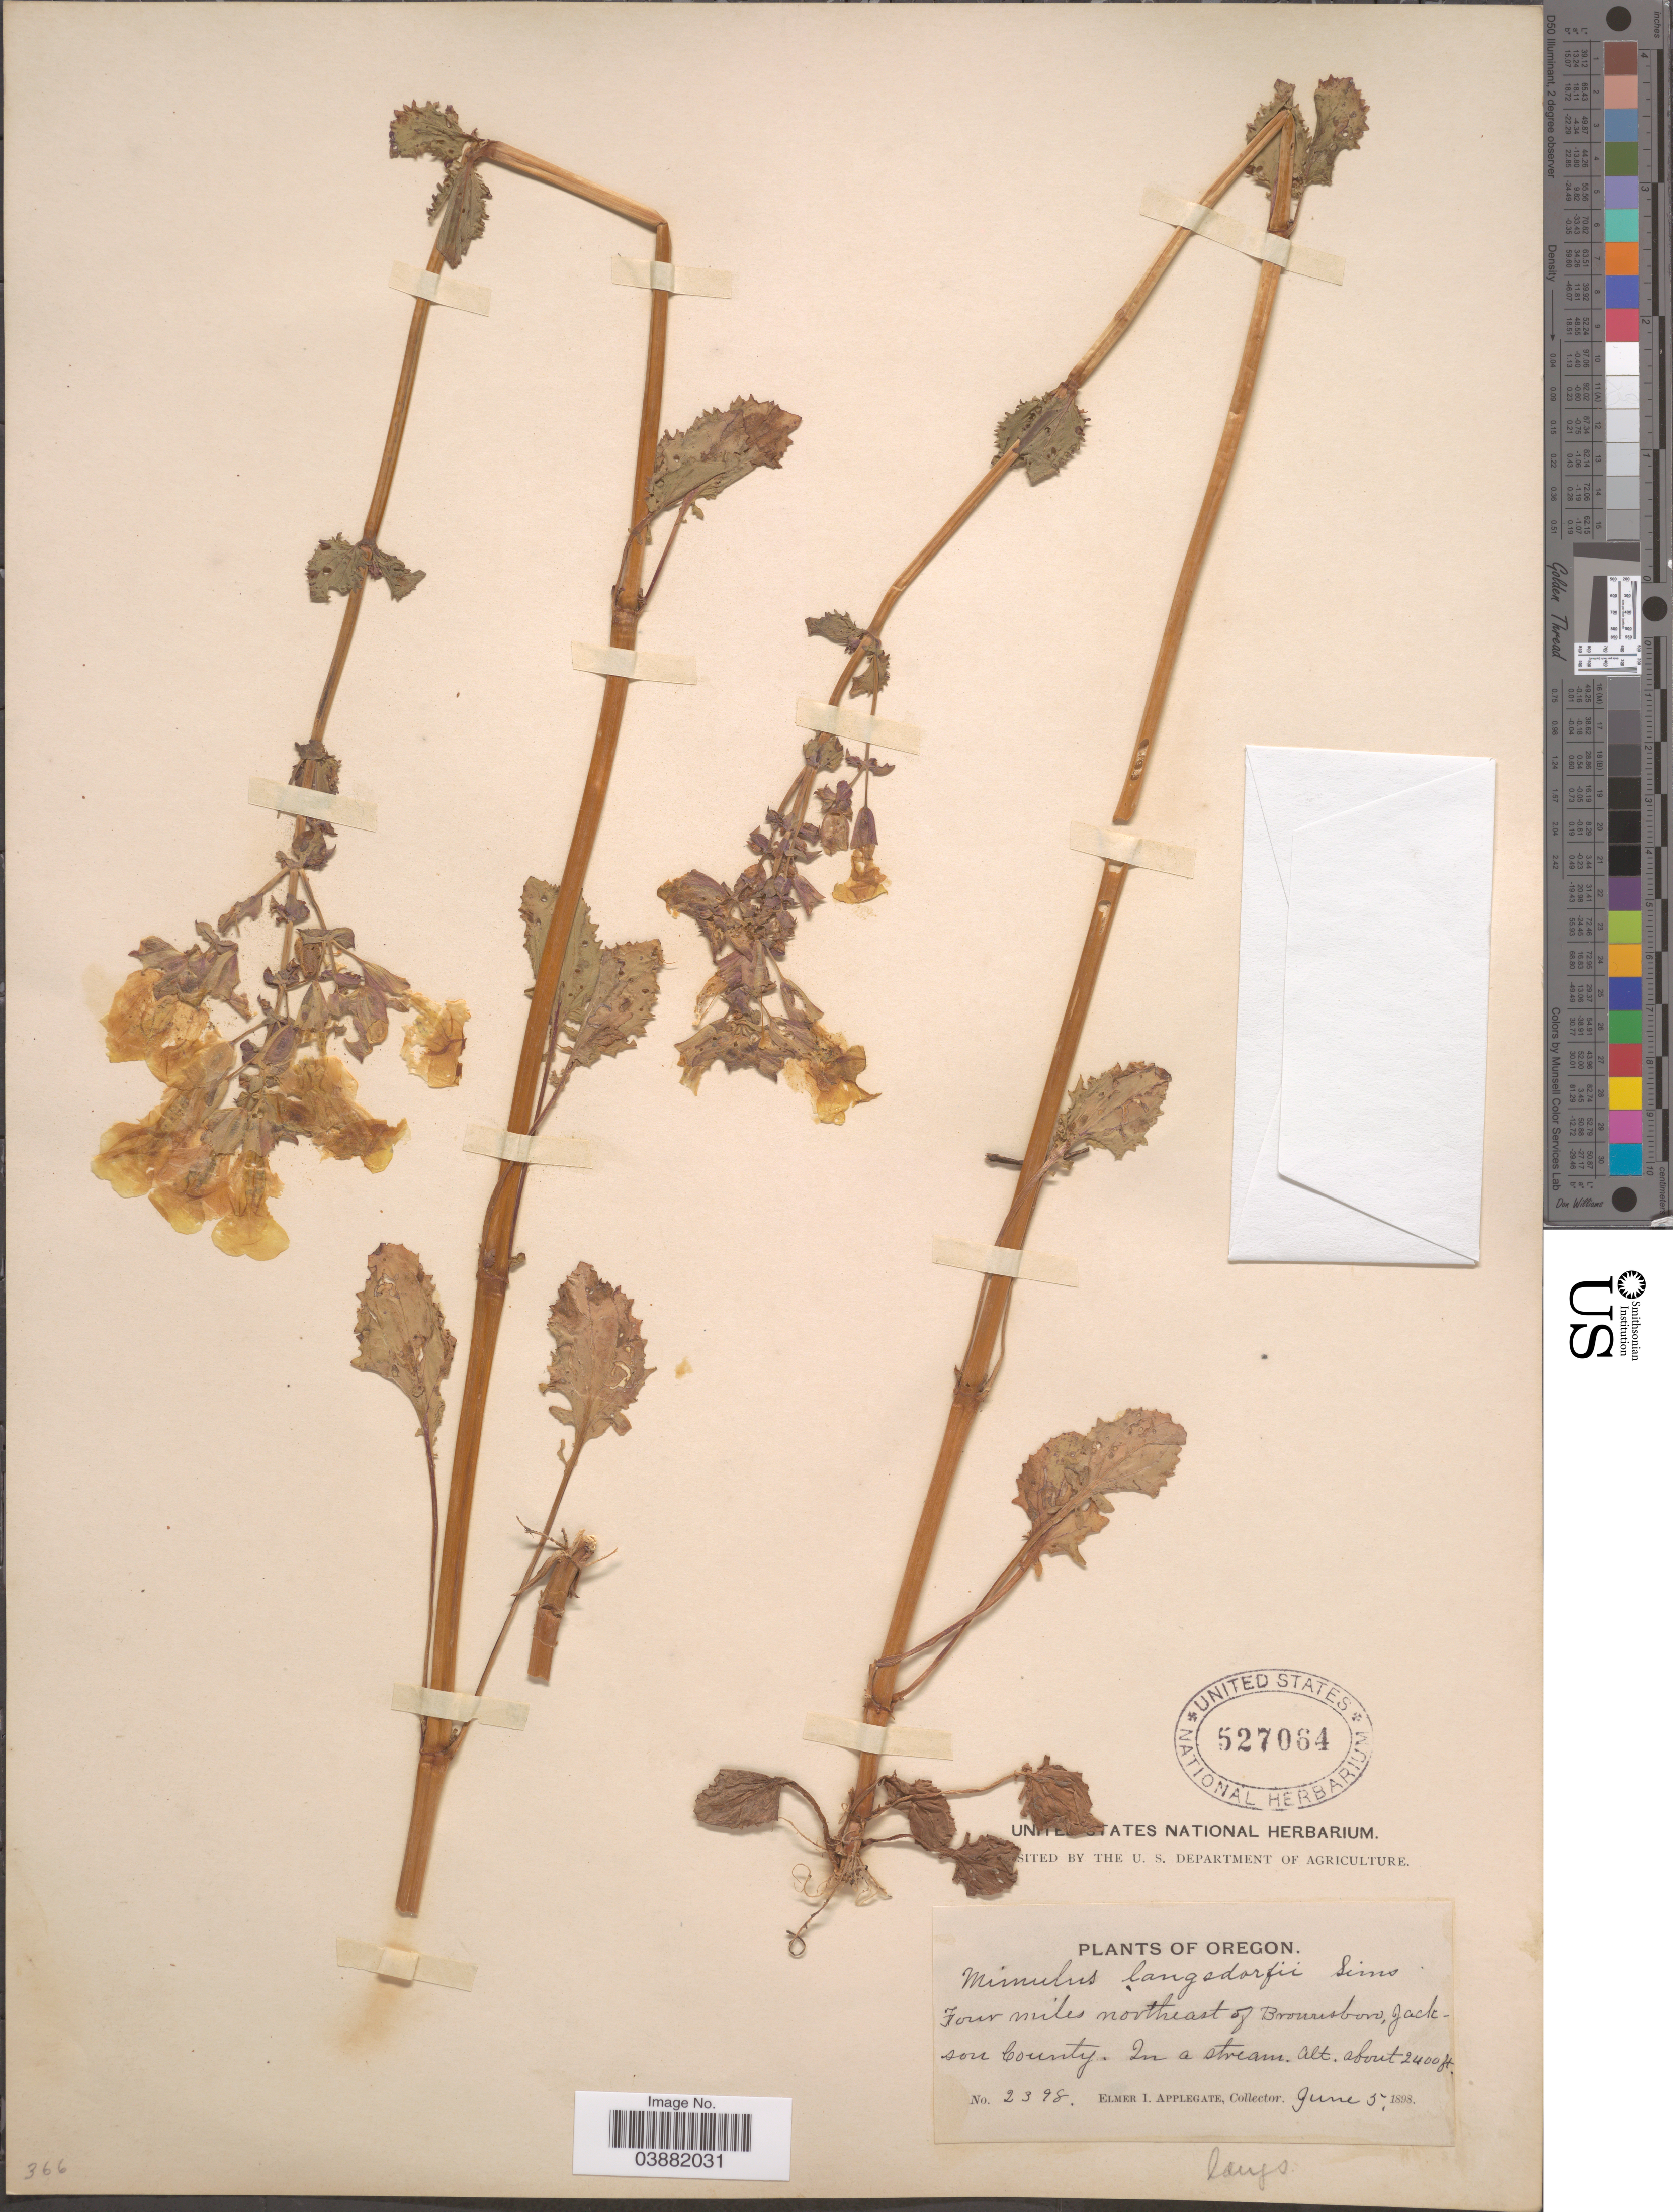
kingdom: Plantae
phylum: Tracheophyta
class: Magnoliopsida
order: Lamiales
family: Phrymaceae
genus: Mimulus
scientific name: Mimulus langsdorffii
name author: Donn & Sims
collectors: E. I. Applegate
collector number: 2398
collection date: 1898-06-05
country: United States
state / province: Oregon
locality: Four miles northeast of Brownsboro, Jackson County.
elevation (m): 732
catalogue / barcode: US 527064